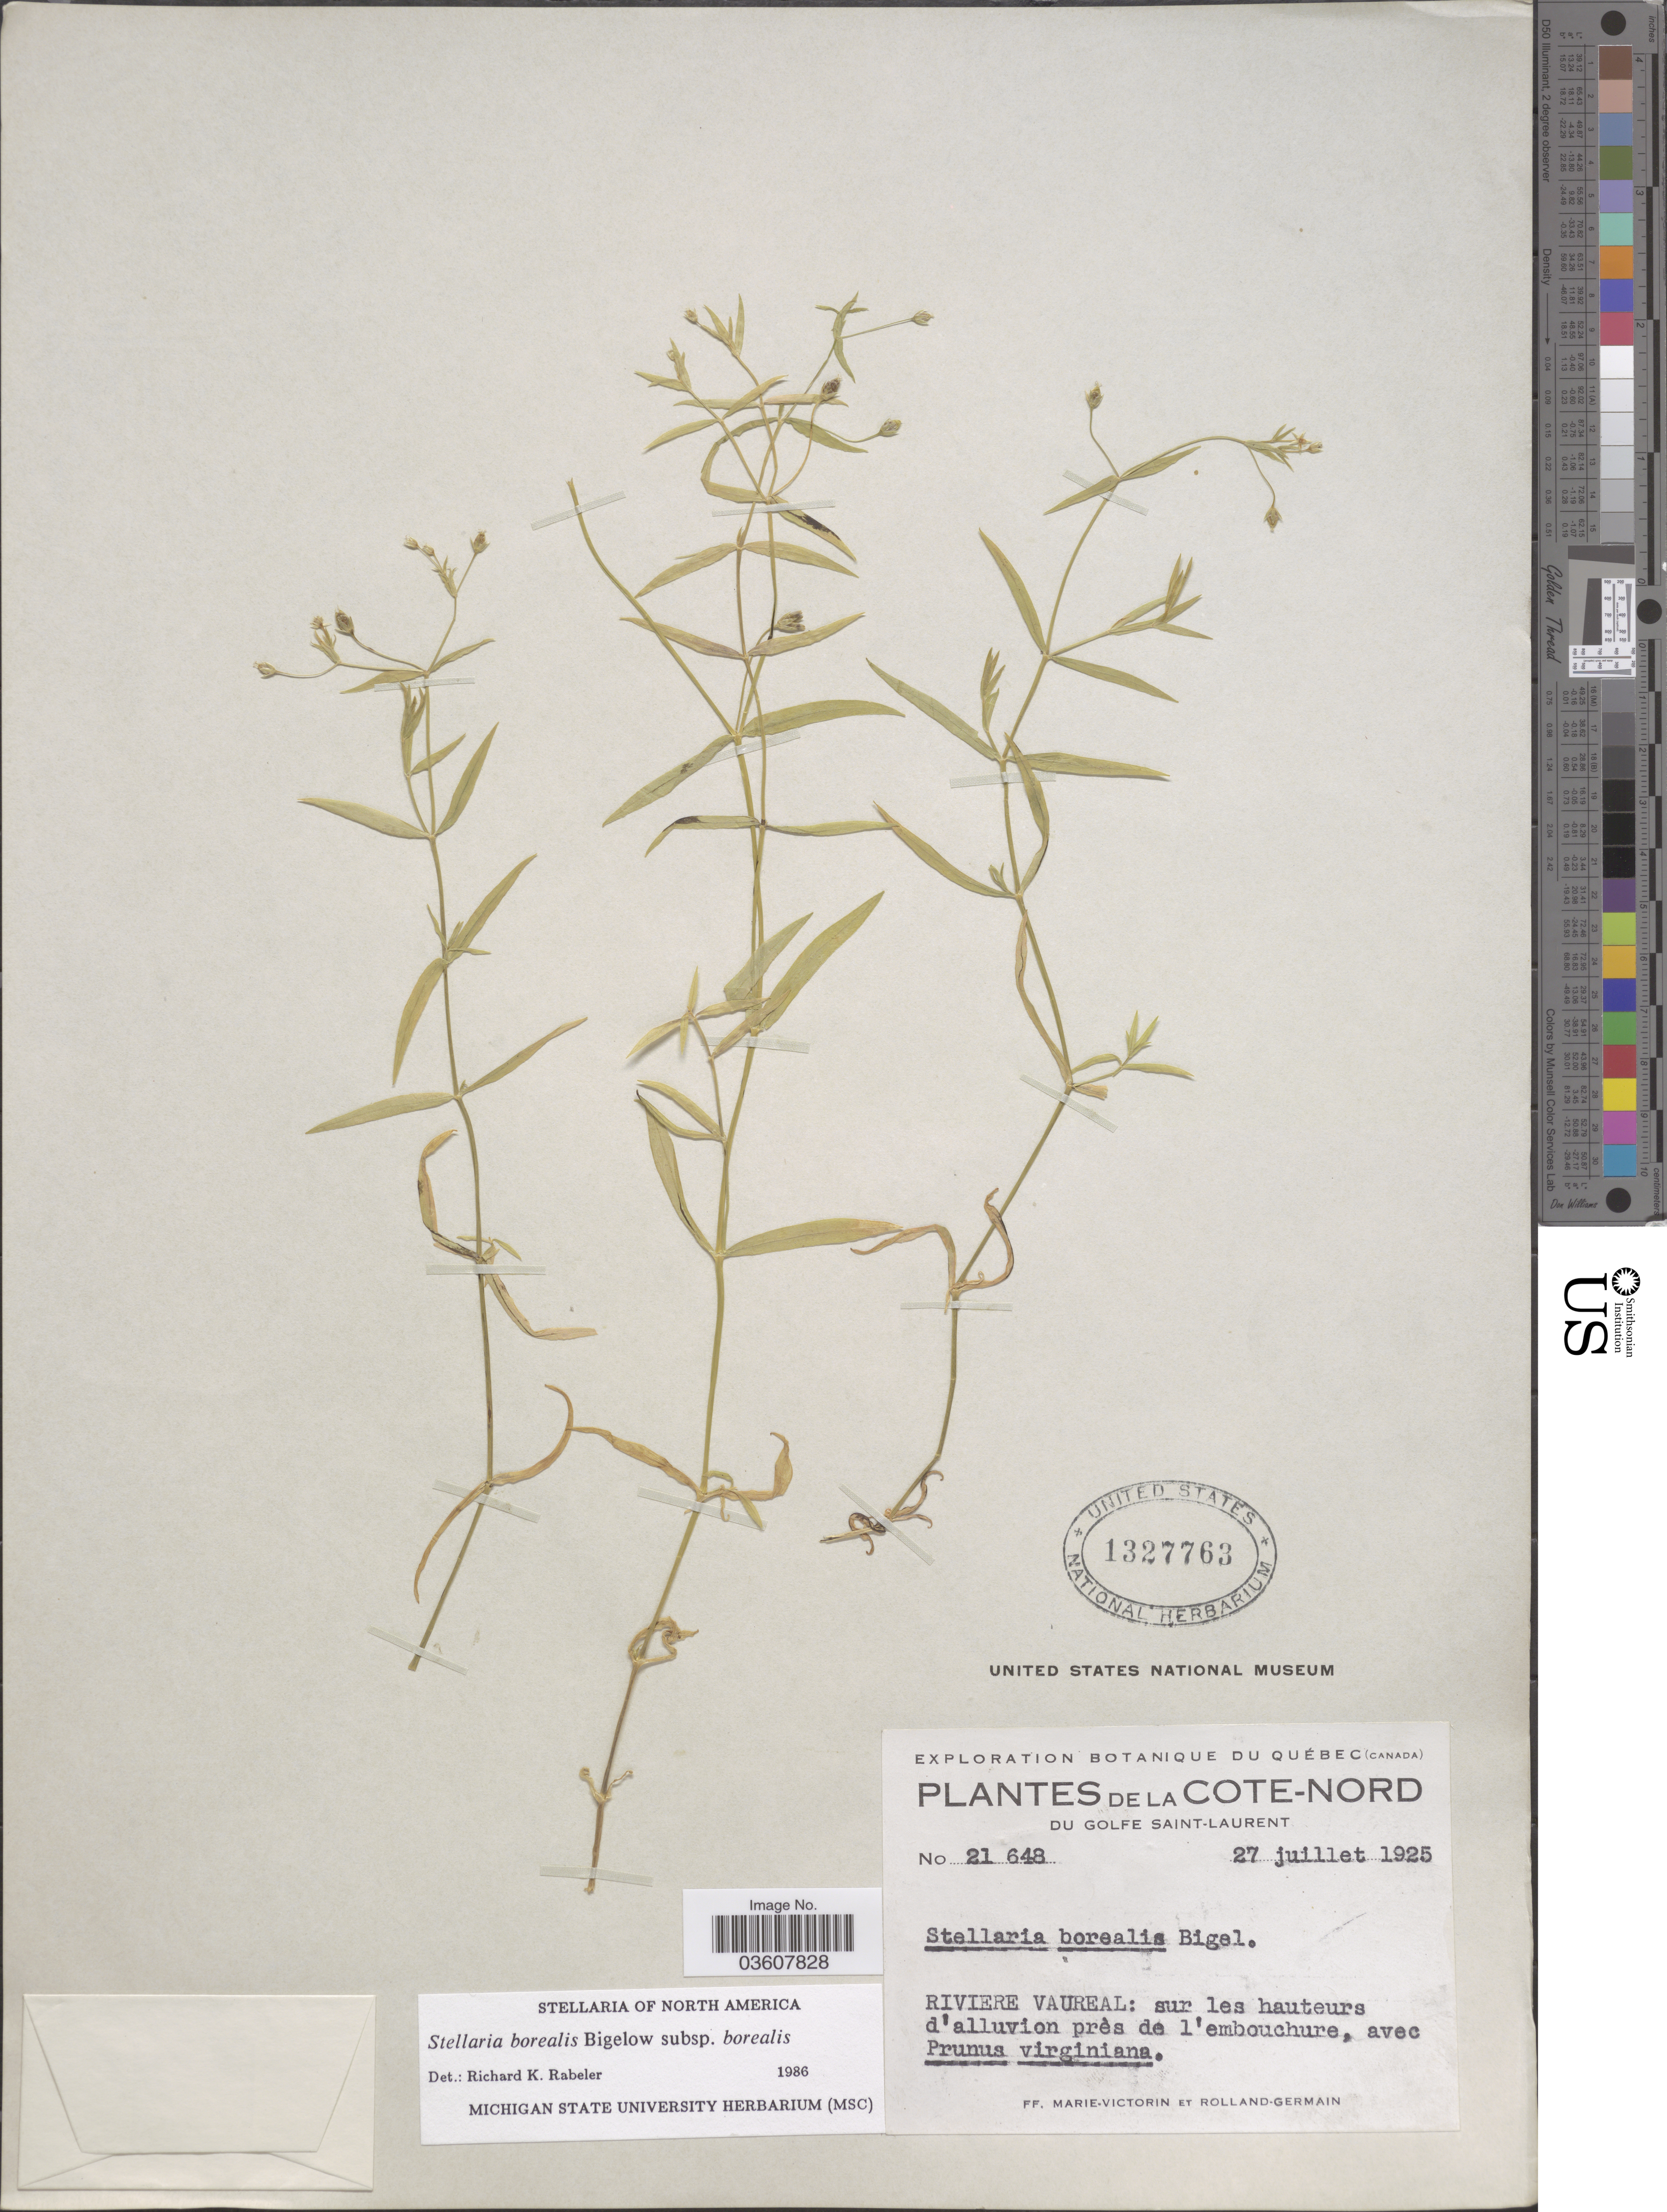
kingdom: Plantae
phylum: Tracheophyta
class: Magnoliopsida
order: Caryophyllales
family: Caryophyllaceae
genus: Stellaria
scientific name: Stellaria borealis subsp. borealis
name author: Bigelow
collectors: F. Marie-Victorin & Rolland-Germain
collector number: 21648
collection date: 1925-07-27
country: Canada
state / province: Quebec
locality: La Cote-Nord du Golfe Saint-Laurent. Riviere Vaureal: sur les hauteurs d'alluvion près d l'embouchure.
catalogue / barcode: US 1327763